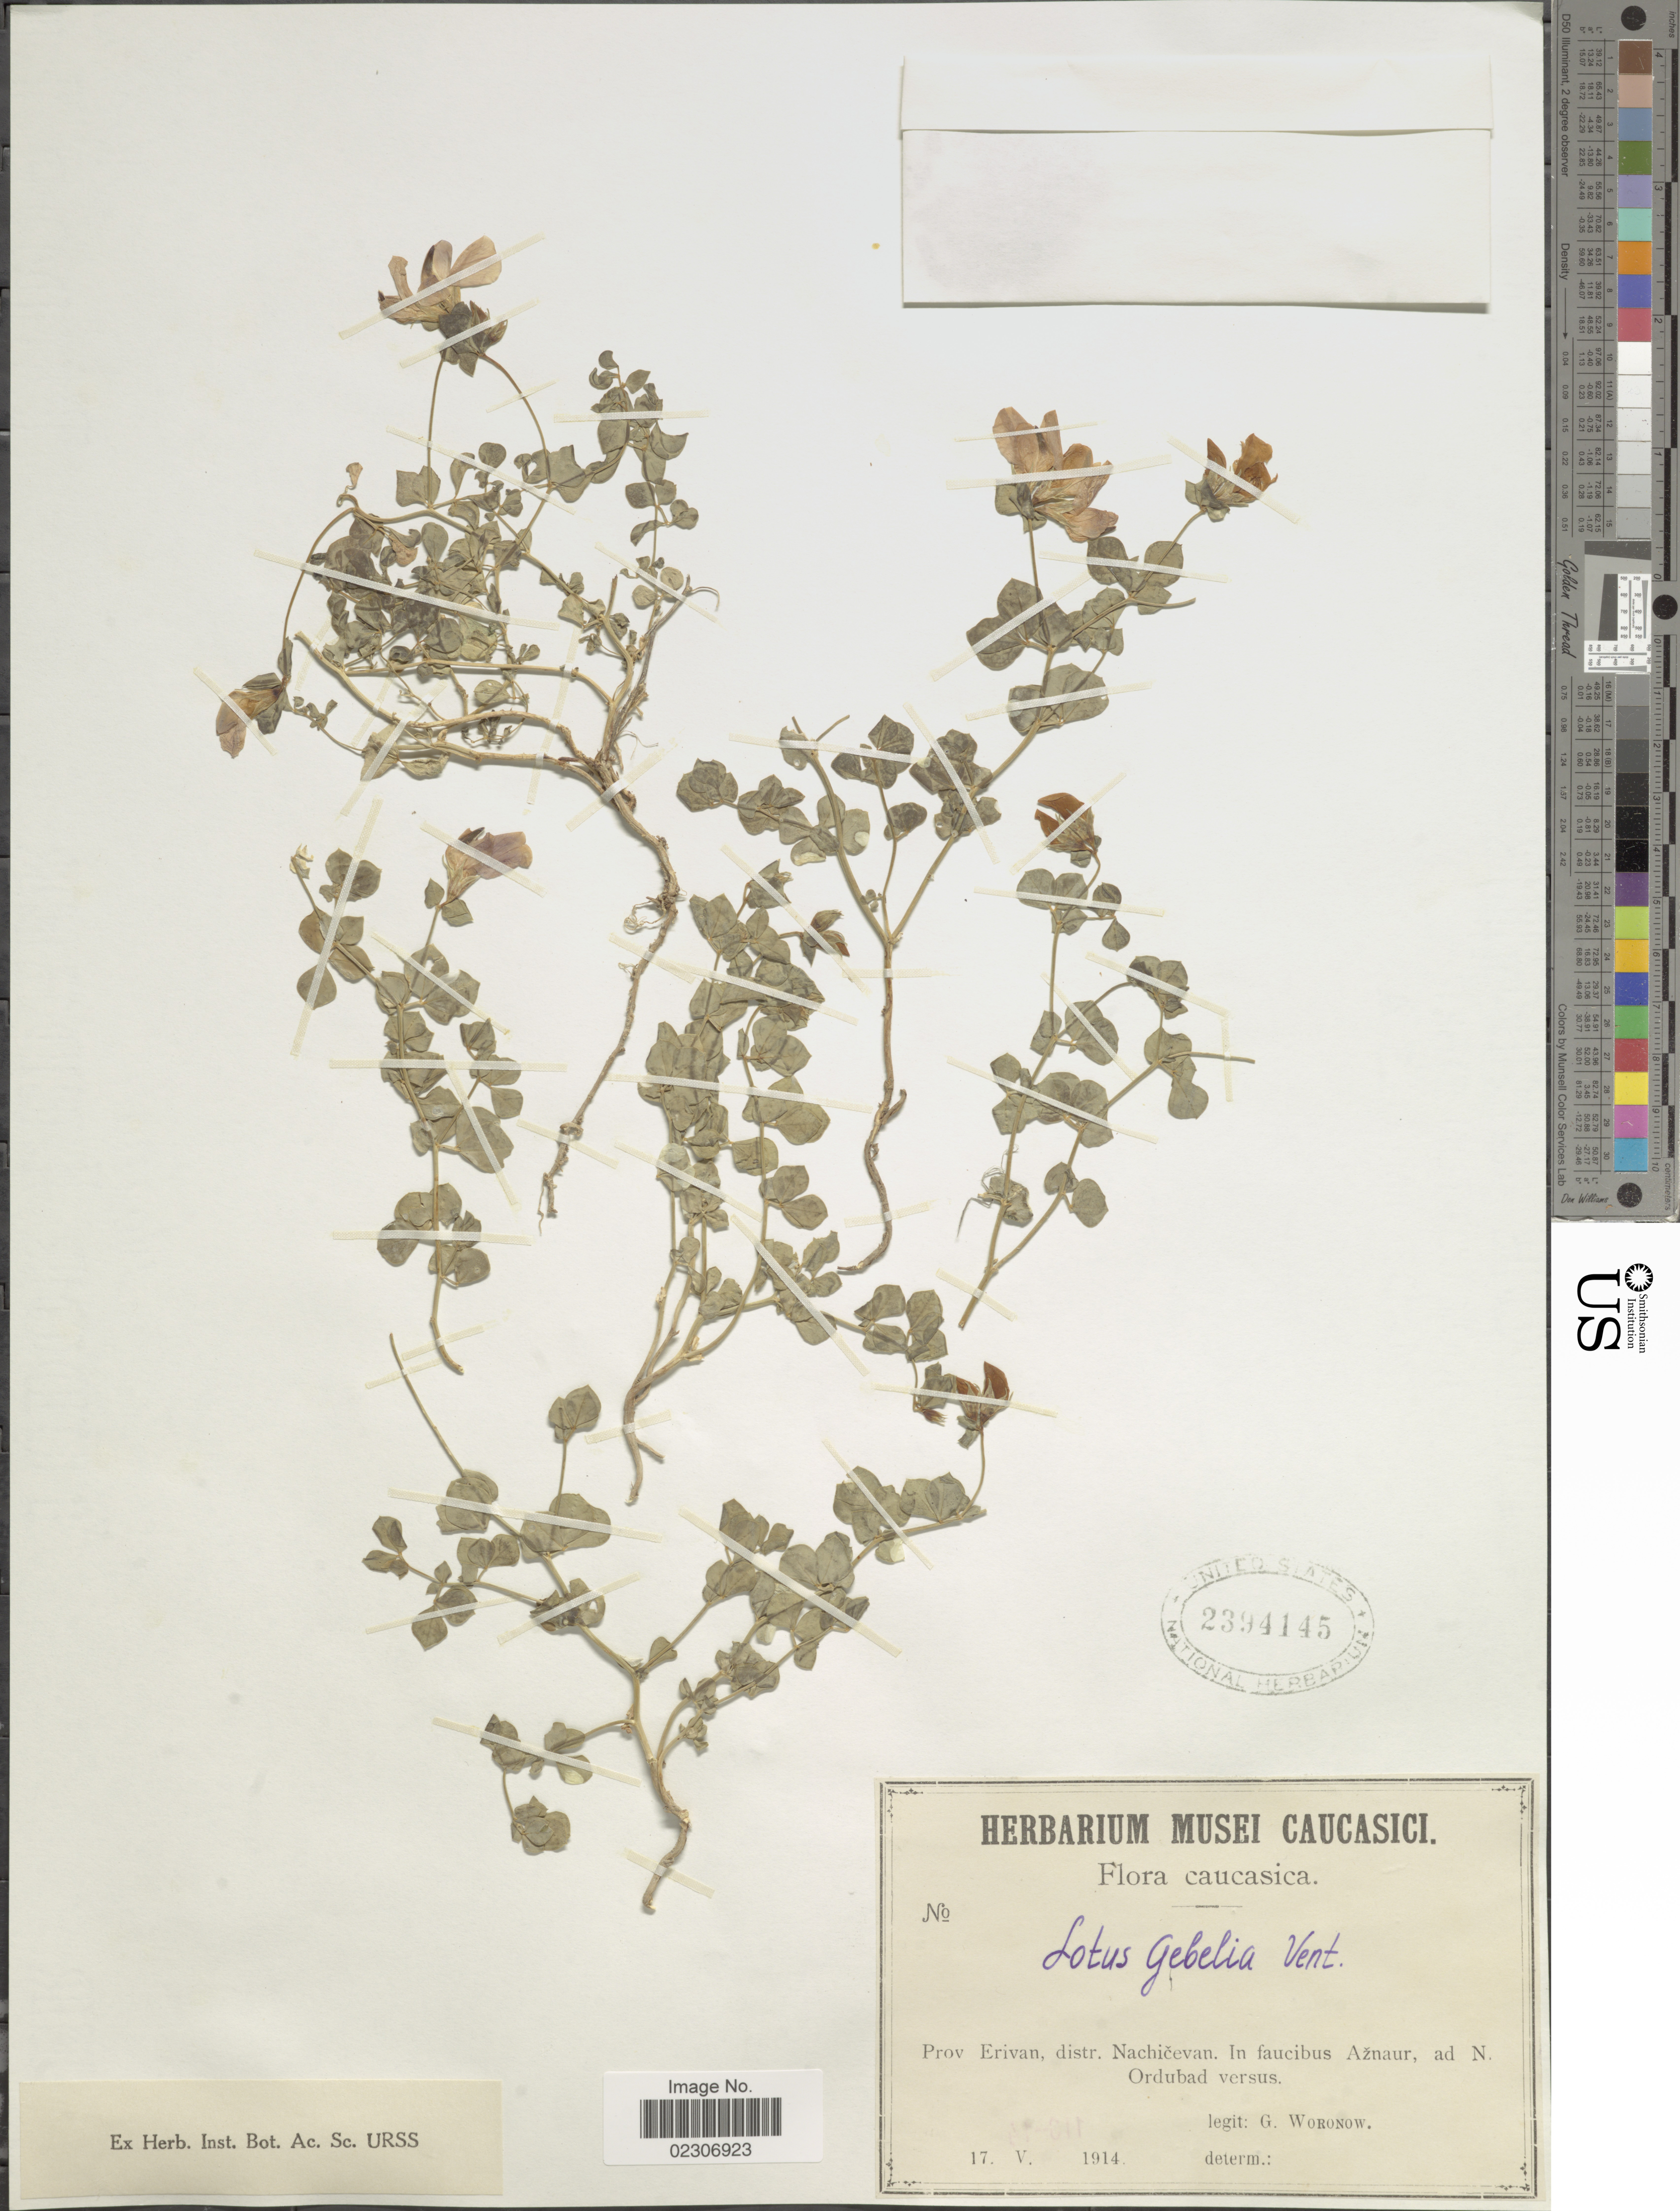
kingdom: Plantae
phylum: Tracheophyta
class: Magnoliopsida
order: Fabales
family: Fabaceae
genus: Lotus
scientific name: Lotus gebelia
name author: Vent.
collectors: G. Woronow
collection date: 1914-05-17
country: Turkey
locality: Caucasica, Prov. Erivan, distr. Nachicevan, In faucibus Aznaur, ad N Ordubad versus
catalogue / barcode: US 2394145